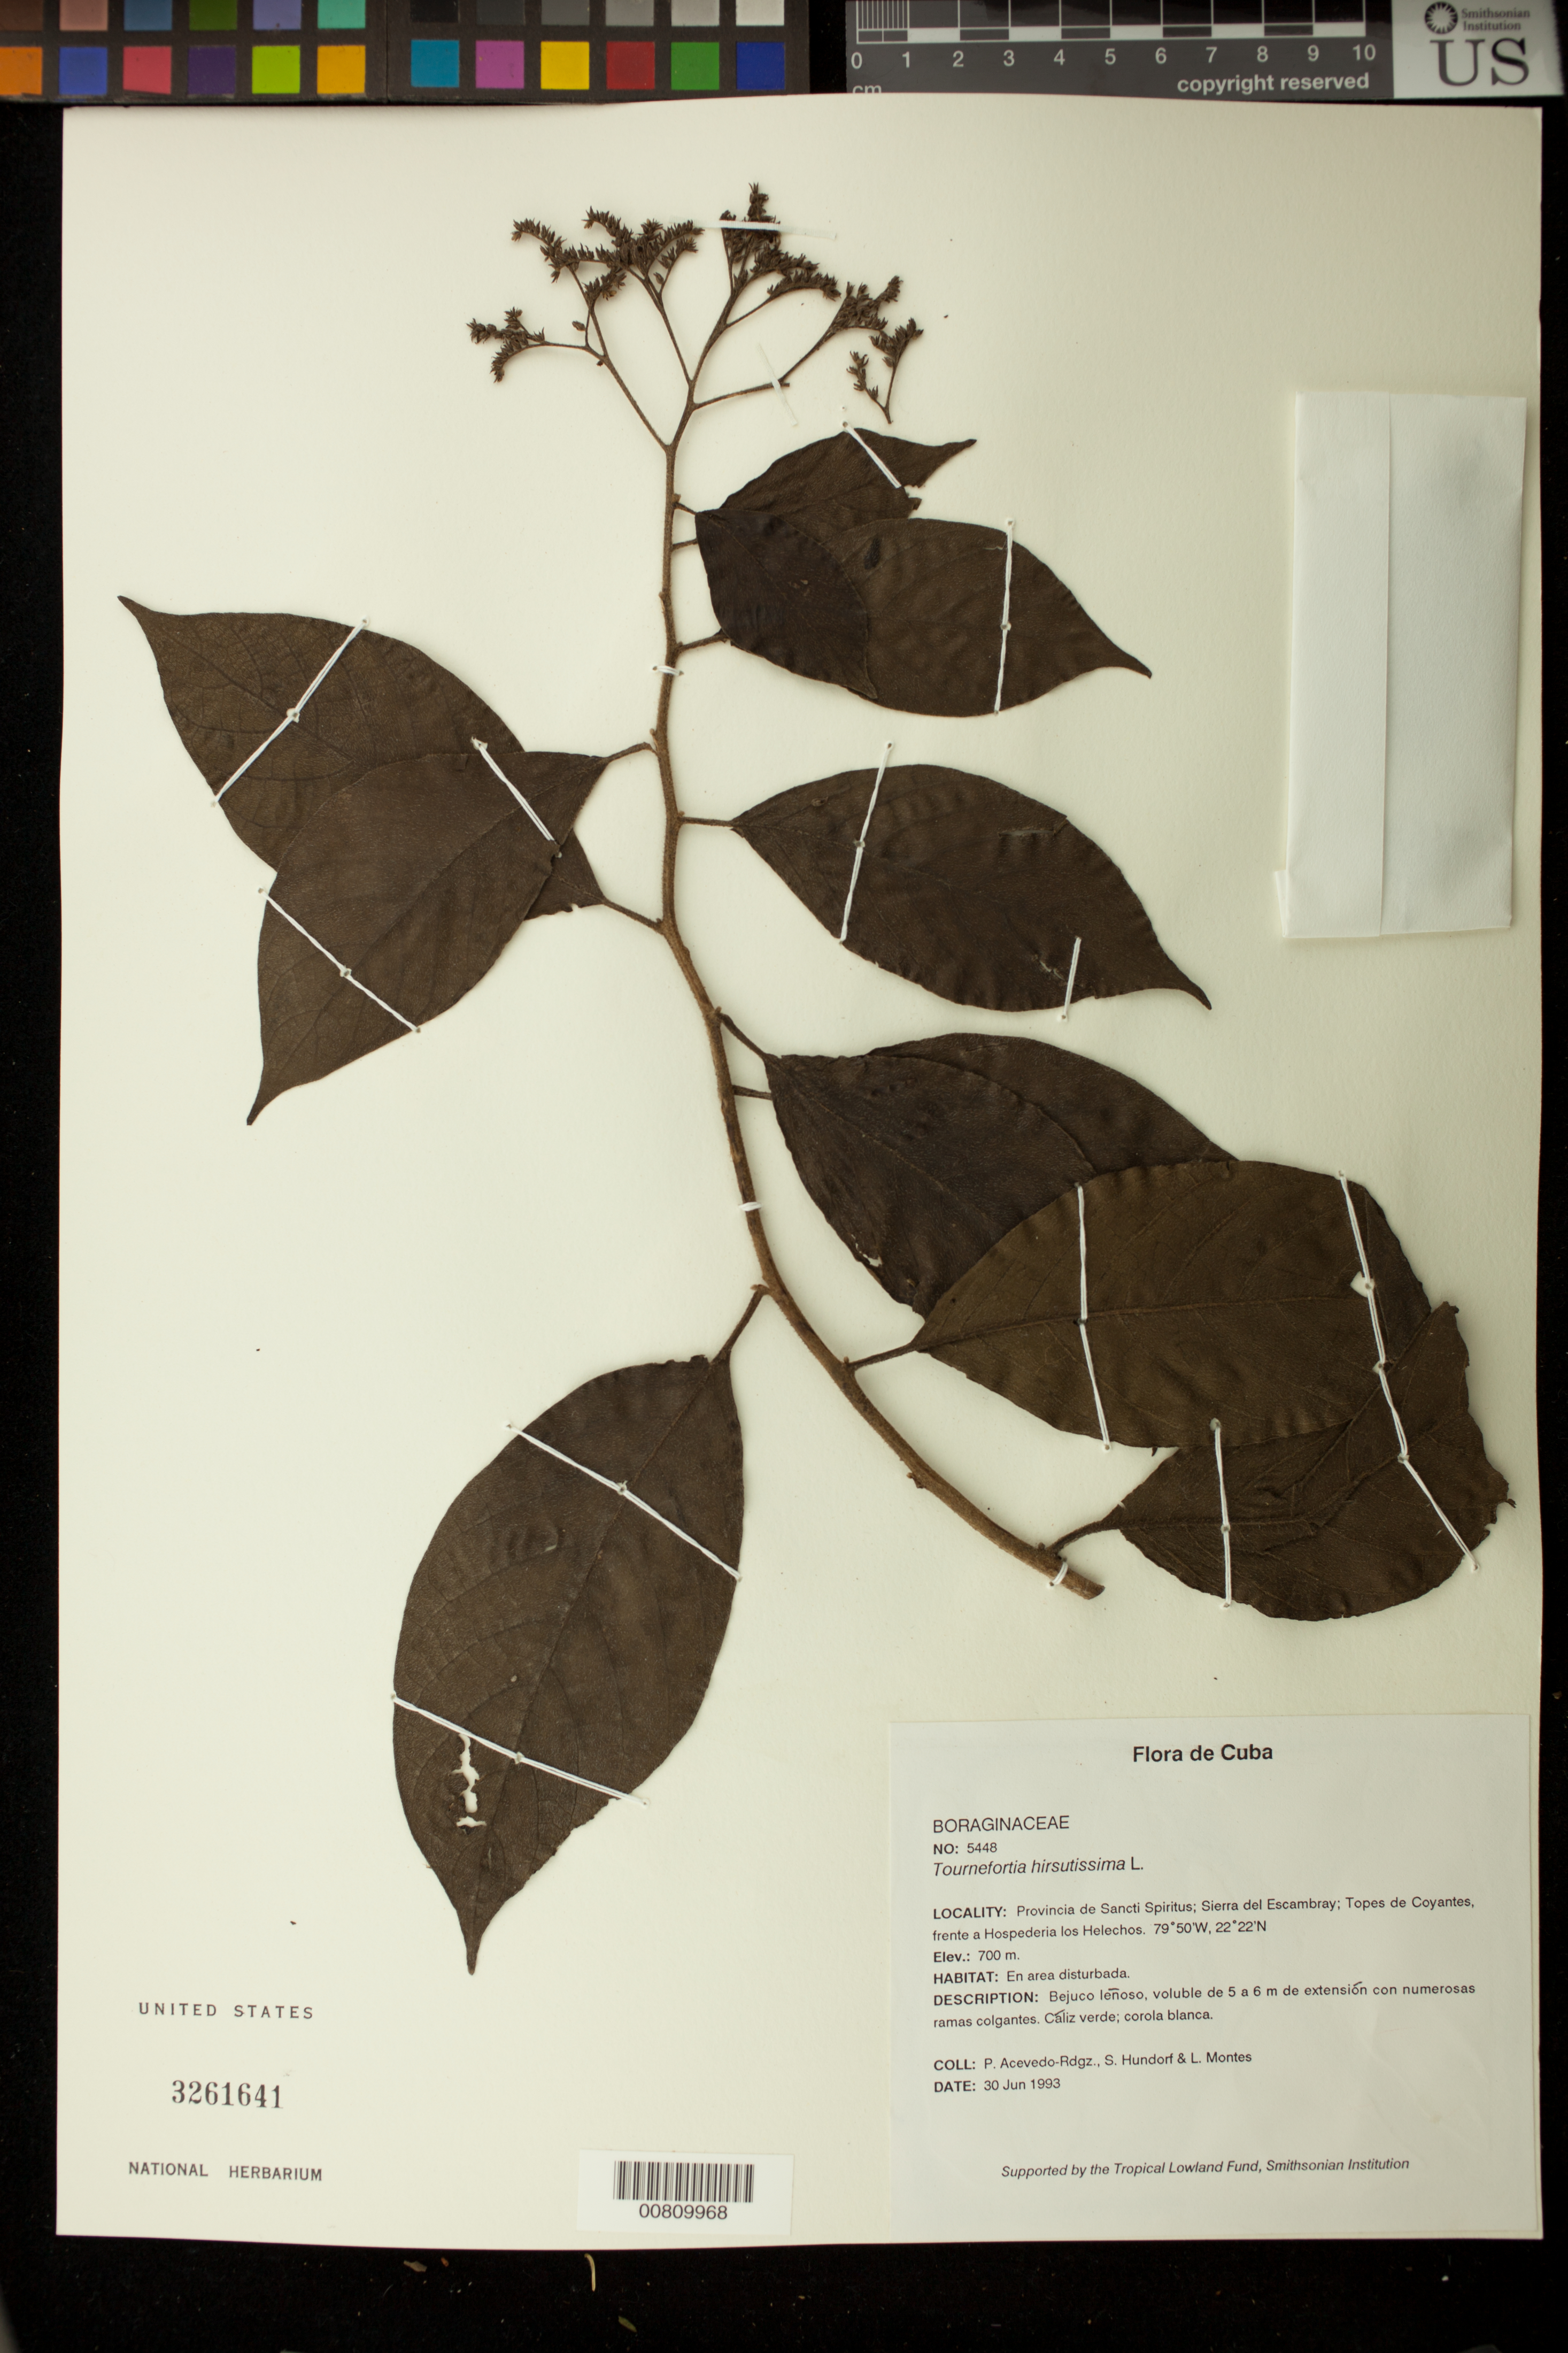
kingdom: Plantae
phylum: Tracheophyta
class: Magnoliopsida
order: Boraginales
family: Heliotropiaceae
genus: Tournefortia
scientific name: Tournefortia hirsutissima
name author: L.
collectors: P. Acevedo-Rodr., S. Hundorf & L. Montes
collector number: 5448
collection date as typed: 30 Jun 1993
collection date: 1993-06-30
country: Cuba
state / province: Sancti Spiritus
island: Cuba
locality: Sierra del Escambray; Topes de Coyantes, frente a Hospederia los Helechos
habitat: En area disturbada.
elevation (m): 700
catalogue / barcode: US 3261641